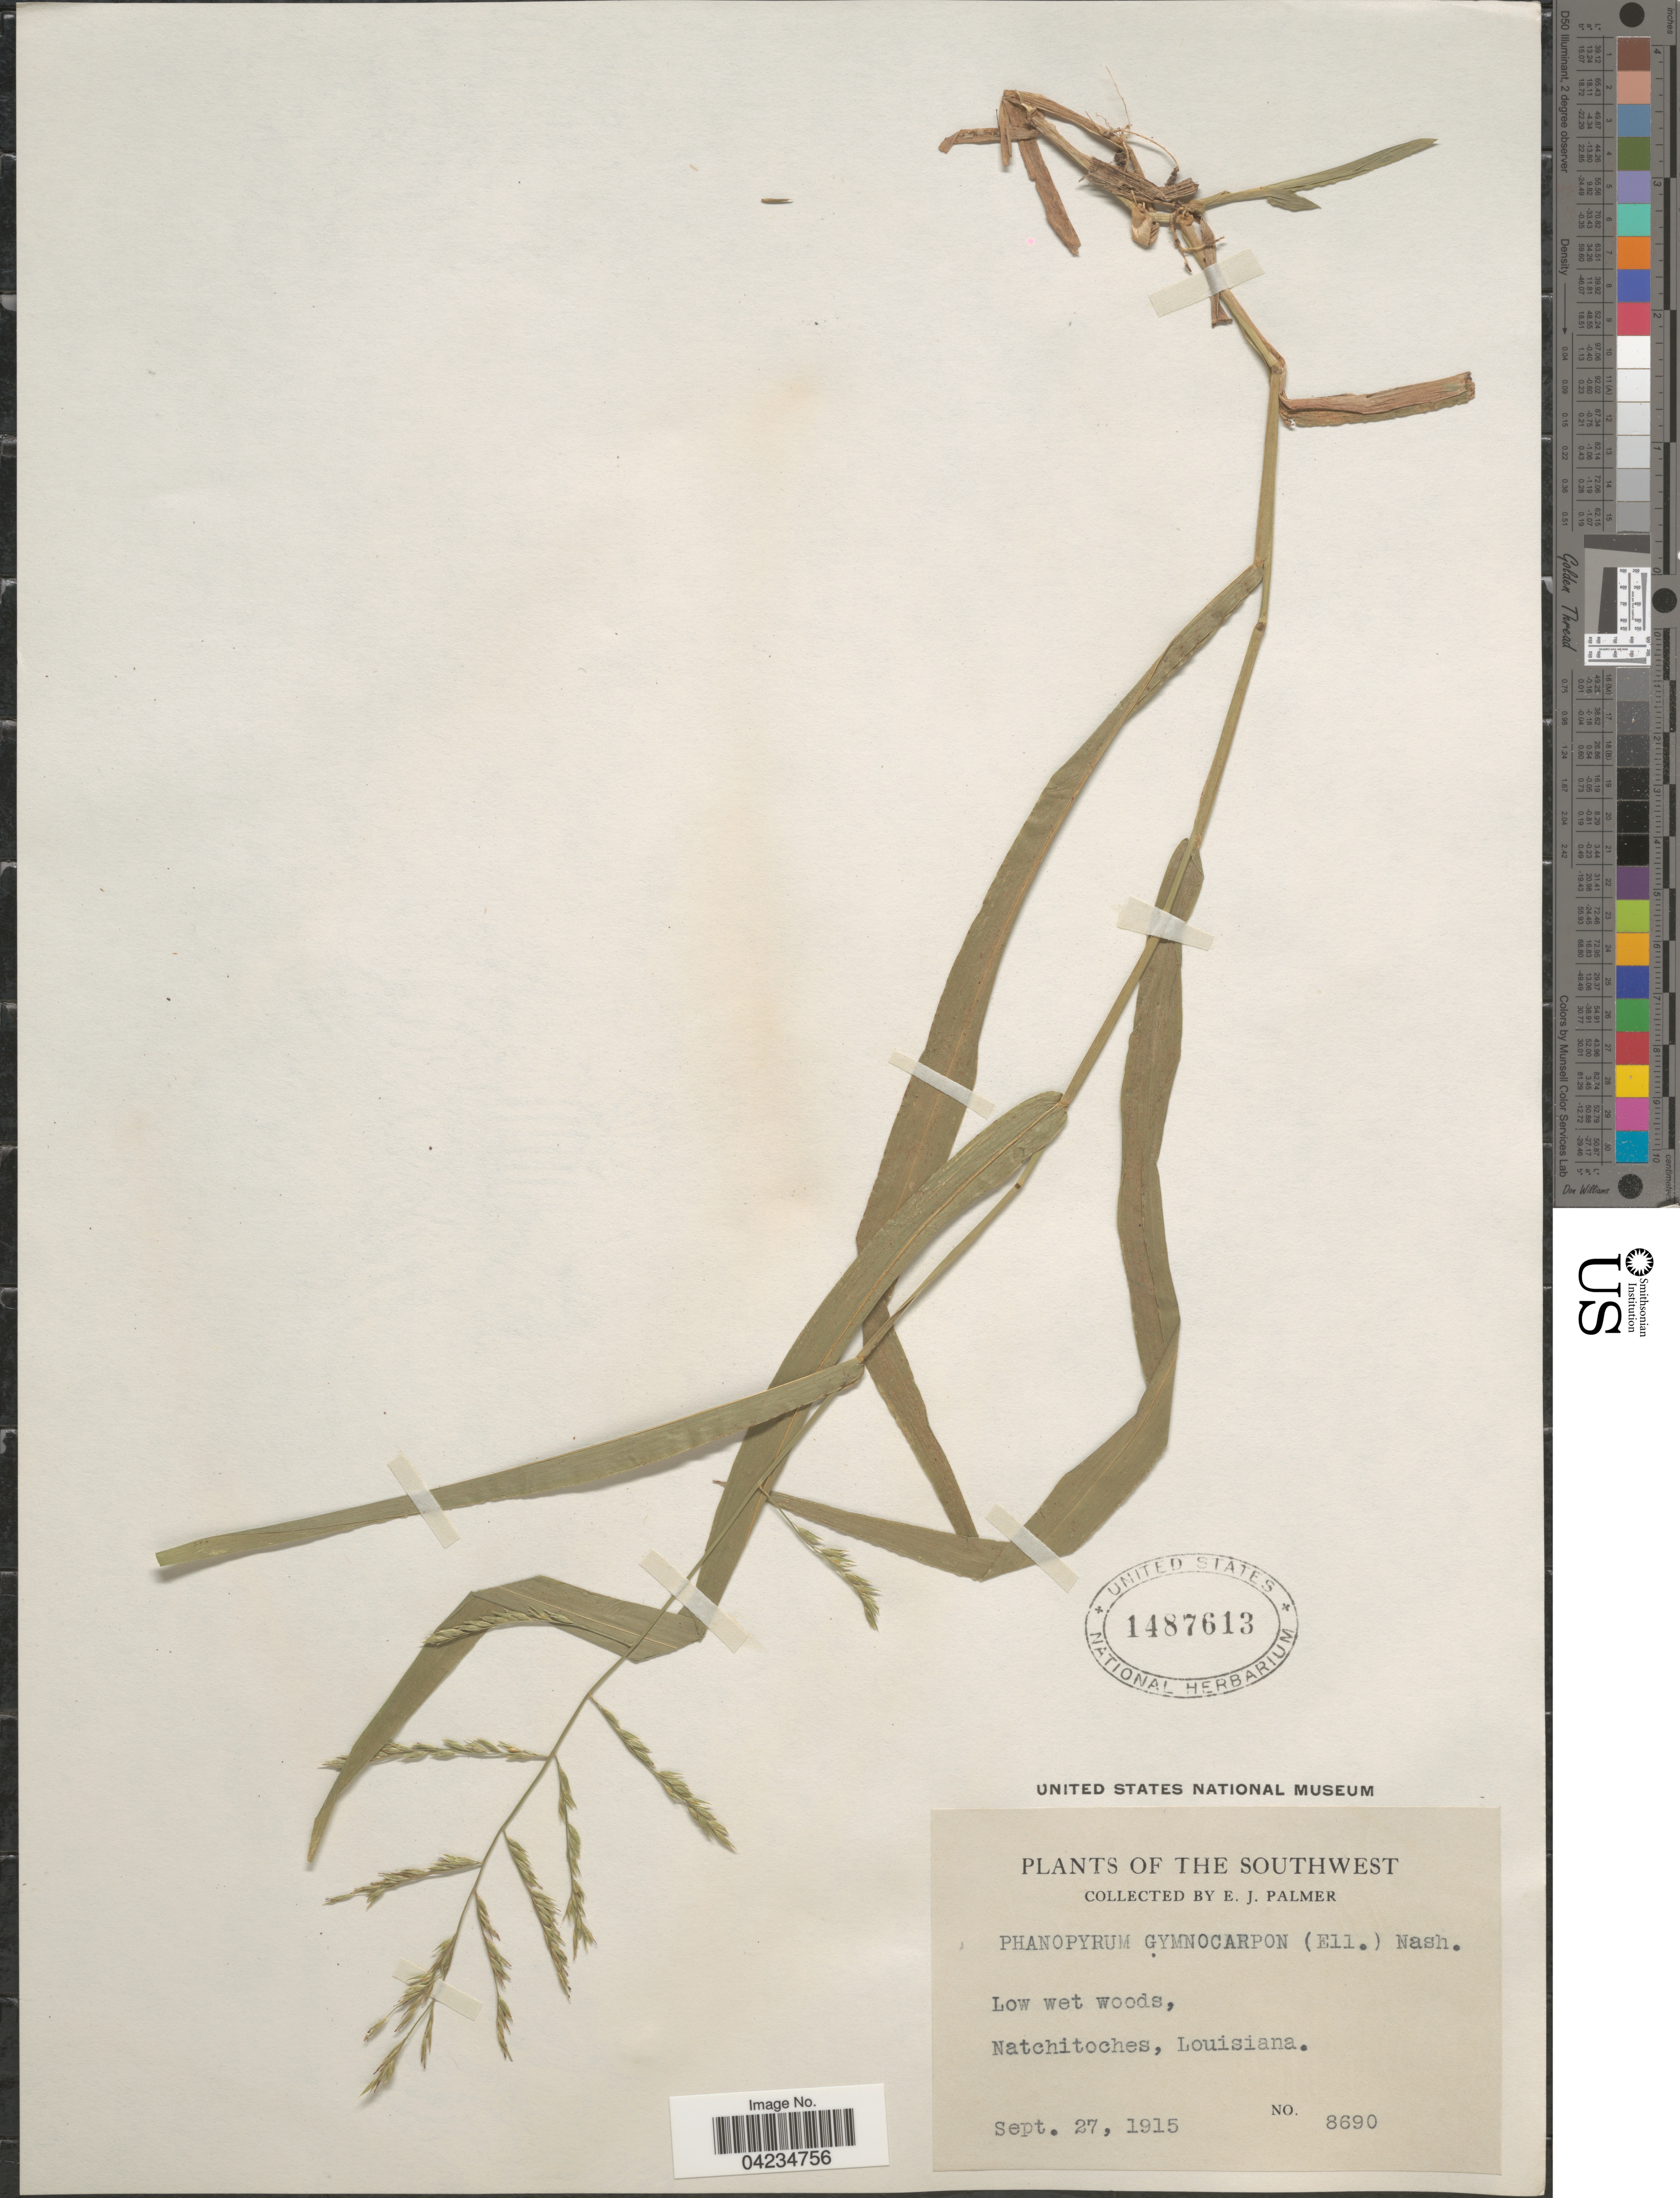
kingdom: Plantae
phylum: Tracheophyta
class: Liliopsida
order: Poales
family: Poaceae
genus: Phanopyrum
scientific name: Phanopyrum gymnocarpon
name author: (Elliott) Nash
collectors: E. J. Palmer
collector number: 8690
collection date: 1915-09-27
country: United States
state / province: Louisiana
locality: Southwest. Natchitoches.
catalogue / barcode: US 1487613